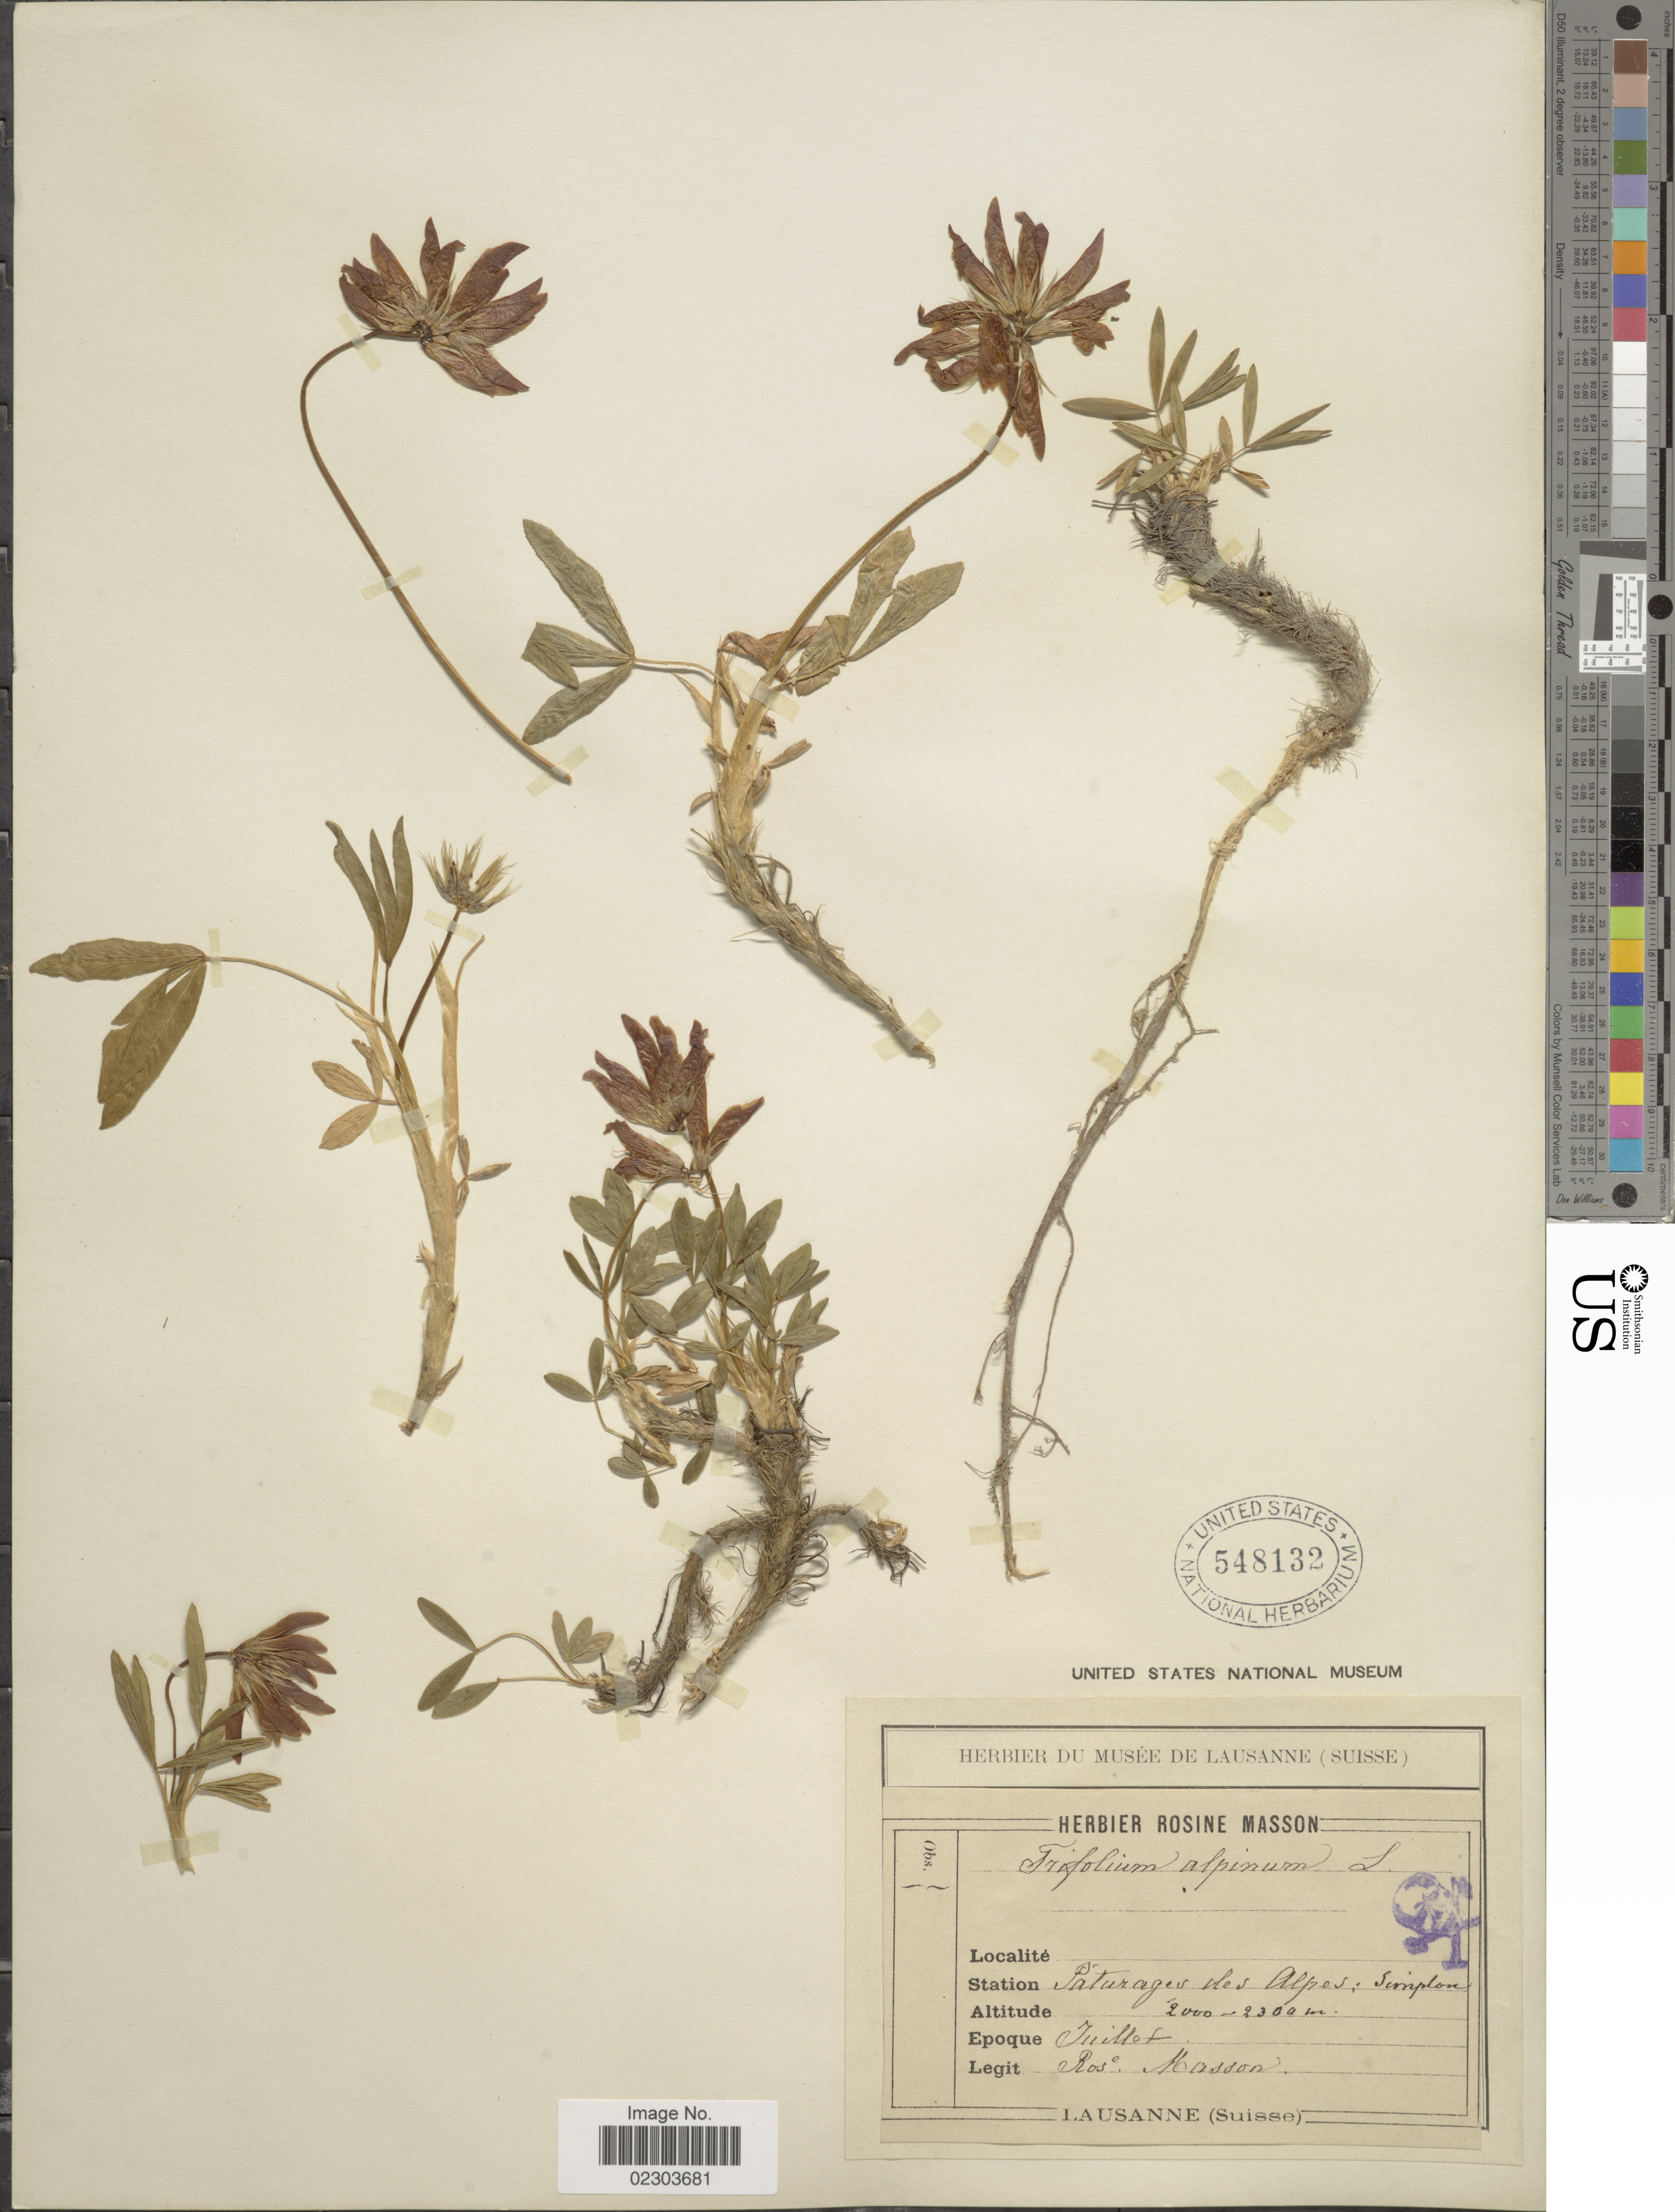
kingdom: Plantae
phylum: Tracheophyta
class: Magnoliopsida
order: Fabales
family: Fabaceae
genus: Trifolium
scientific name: Trifolium alpinum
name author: L.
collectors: R. Masson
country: Switzerland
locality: Station paturages les Alpes: Simplon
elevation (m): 2000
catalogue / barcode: US 548132